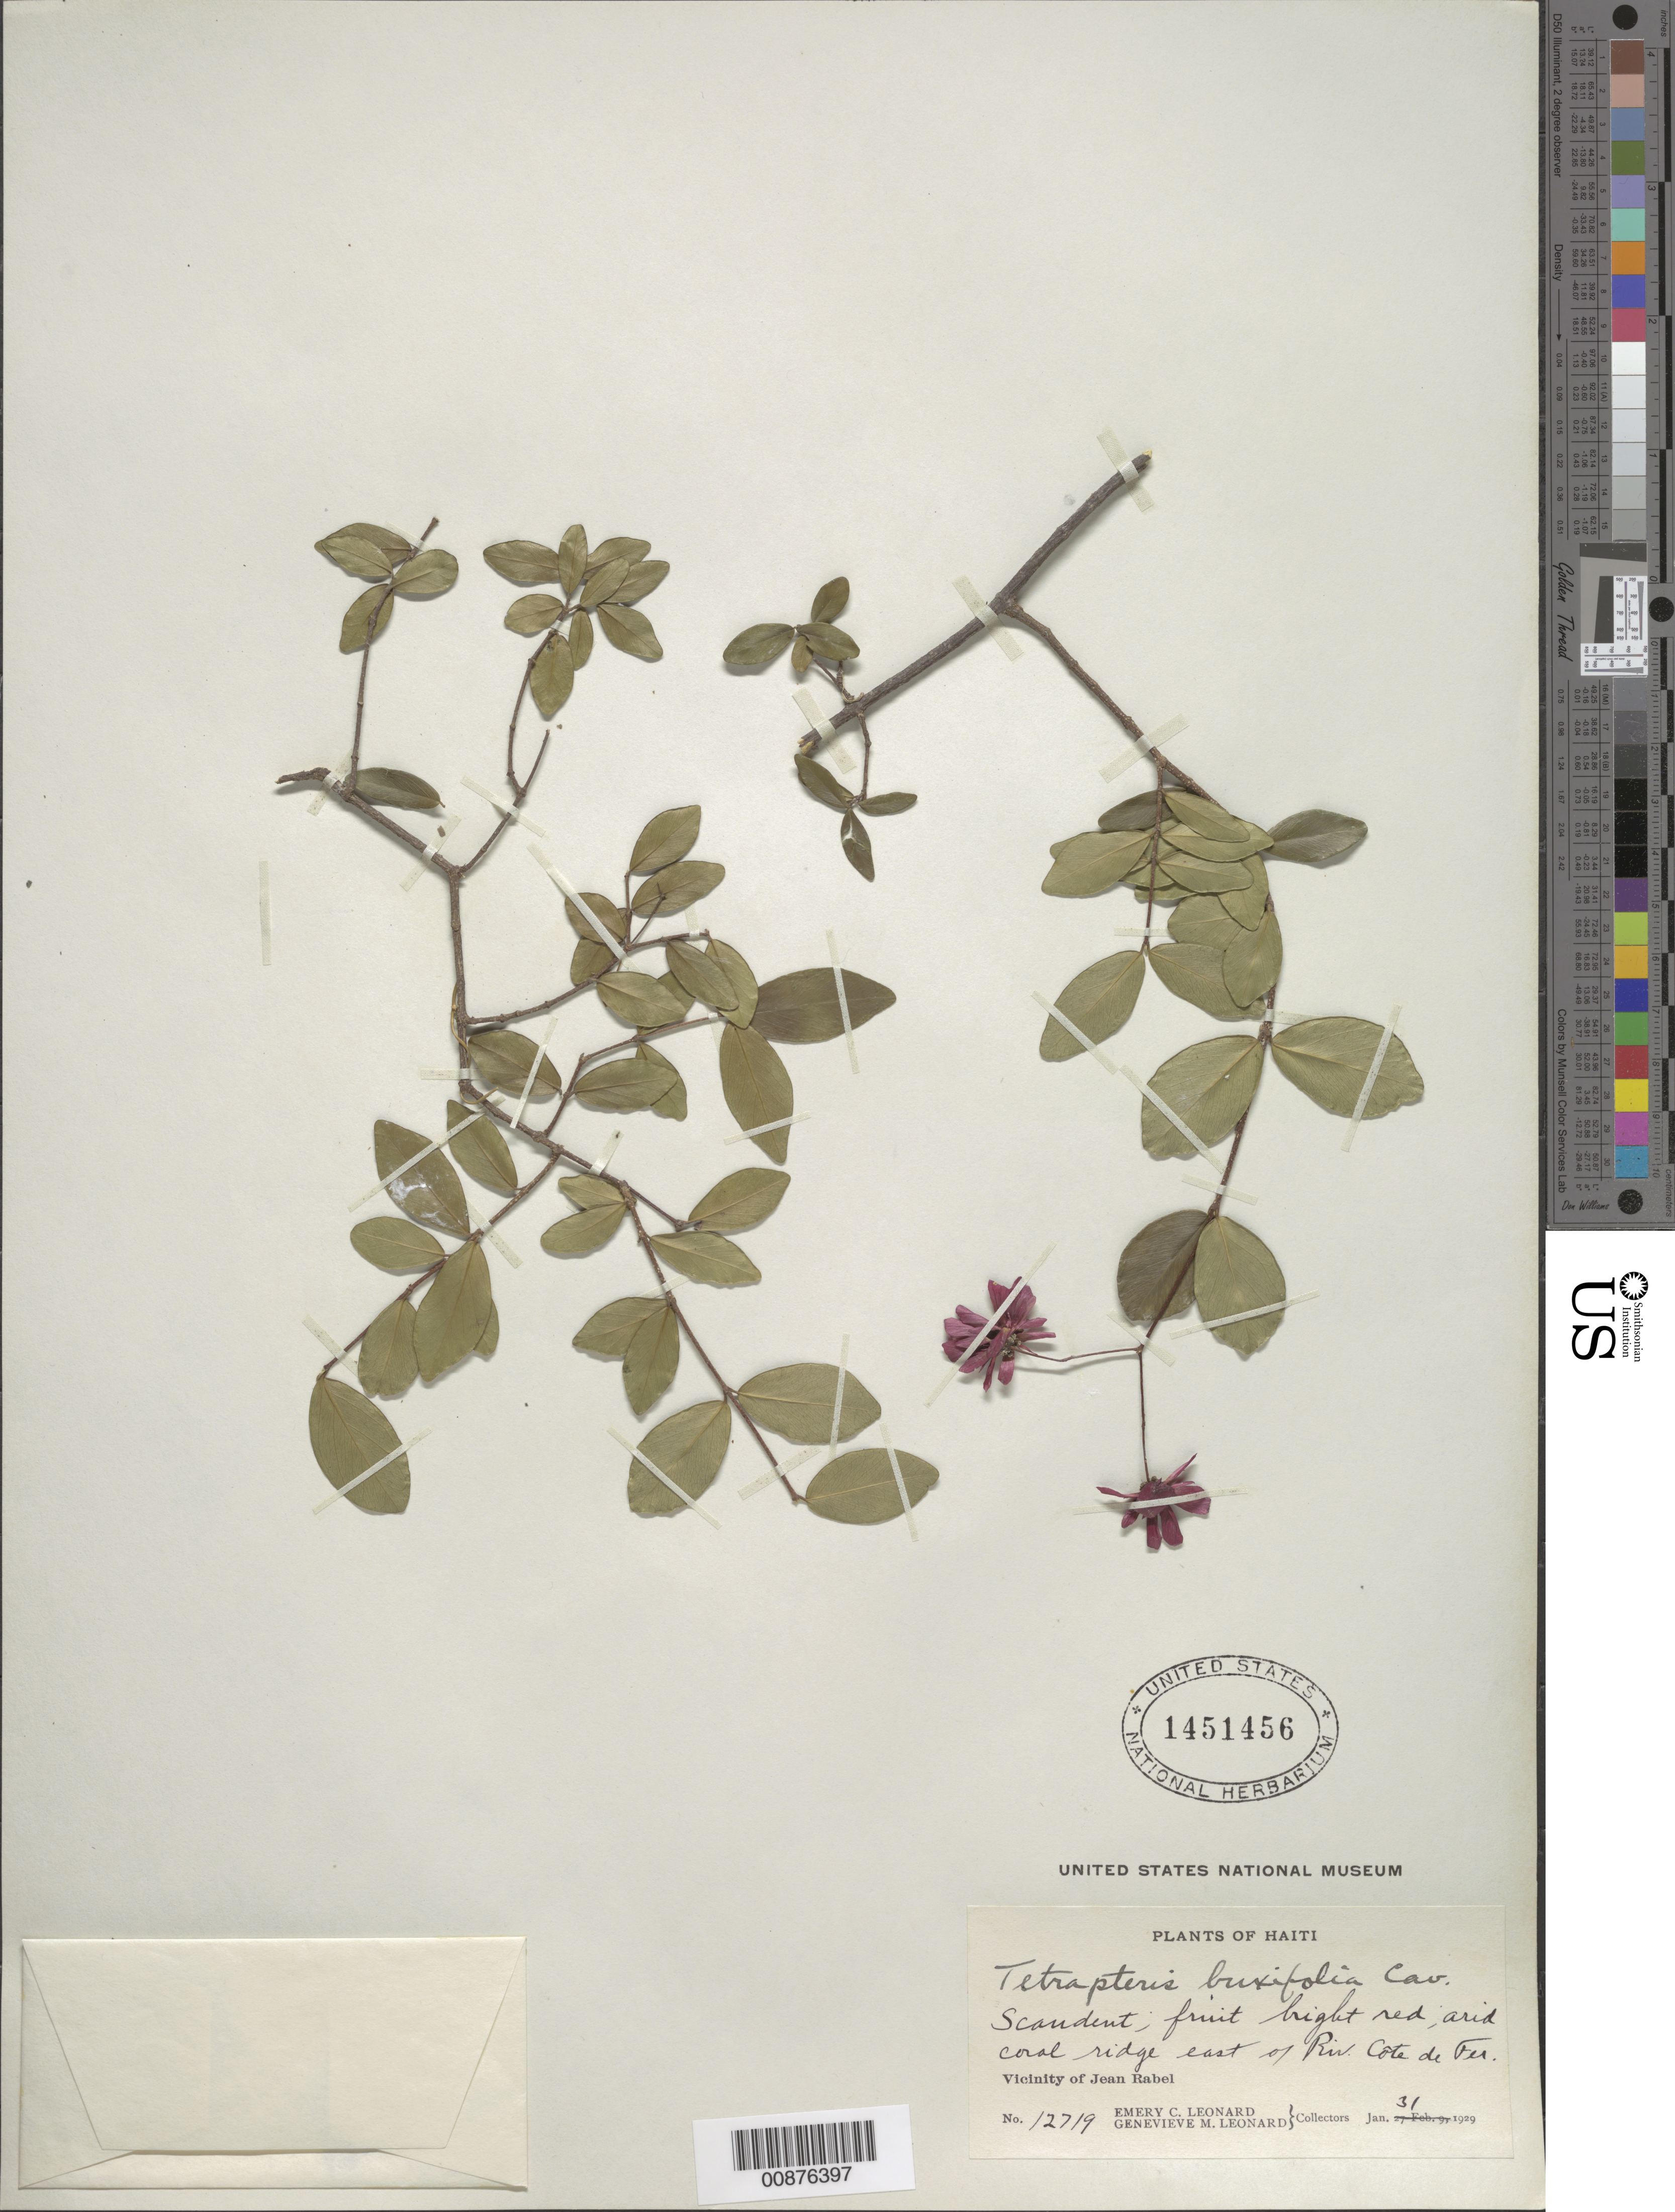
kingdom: Plantae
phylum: Tracheophyta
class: Magnoliopsida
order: Malpighiales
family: Malpighiaceae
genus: Tetrapterys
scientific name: Tetrapterys buxifolia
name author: Cav.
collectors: E. C. Leonard & G. M. Leonard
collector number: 12719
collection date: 1929-01-31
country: Haiti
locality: East of Riv. Côte de Fer. Vicinity of Jean Rabel.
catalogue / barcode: US 1451456